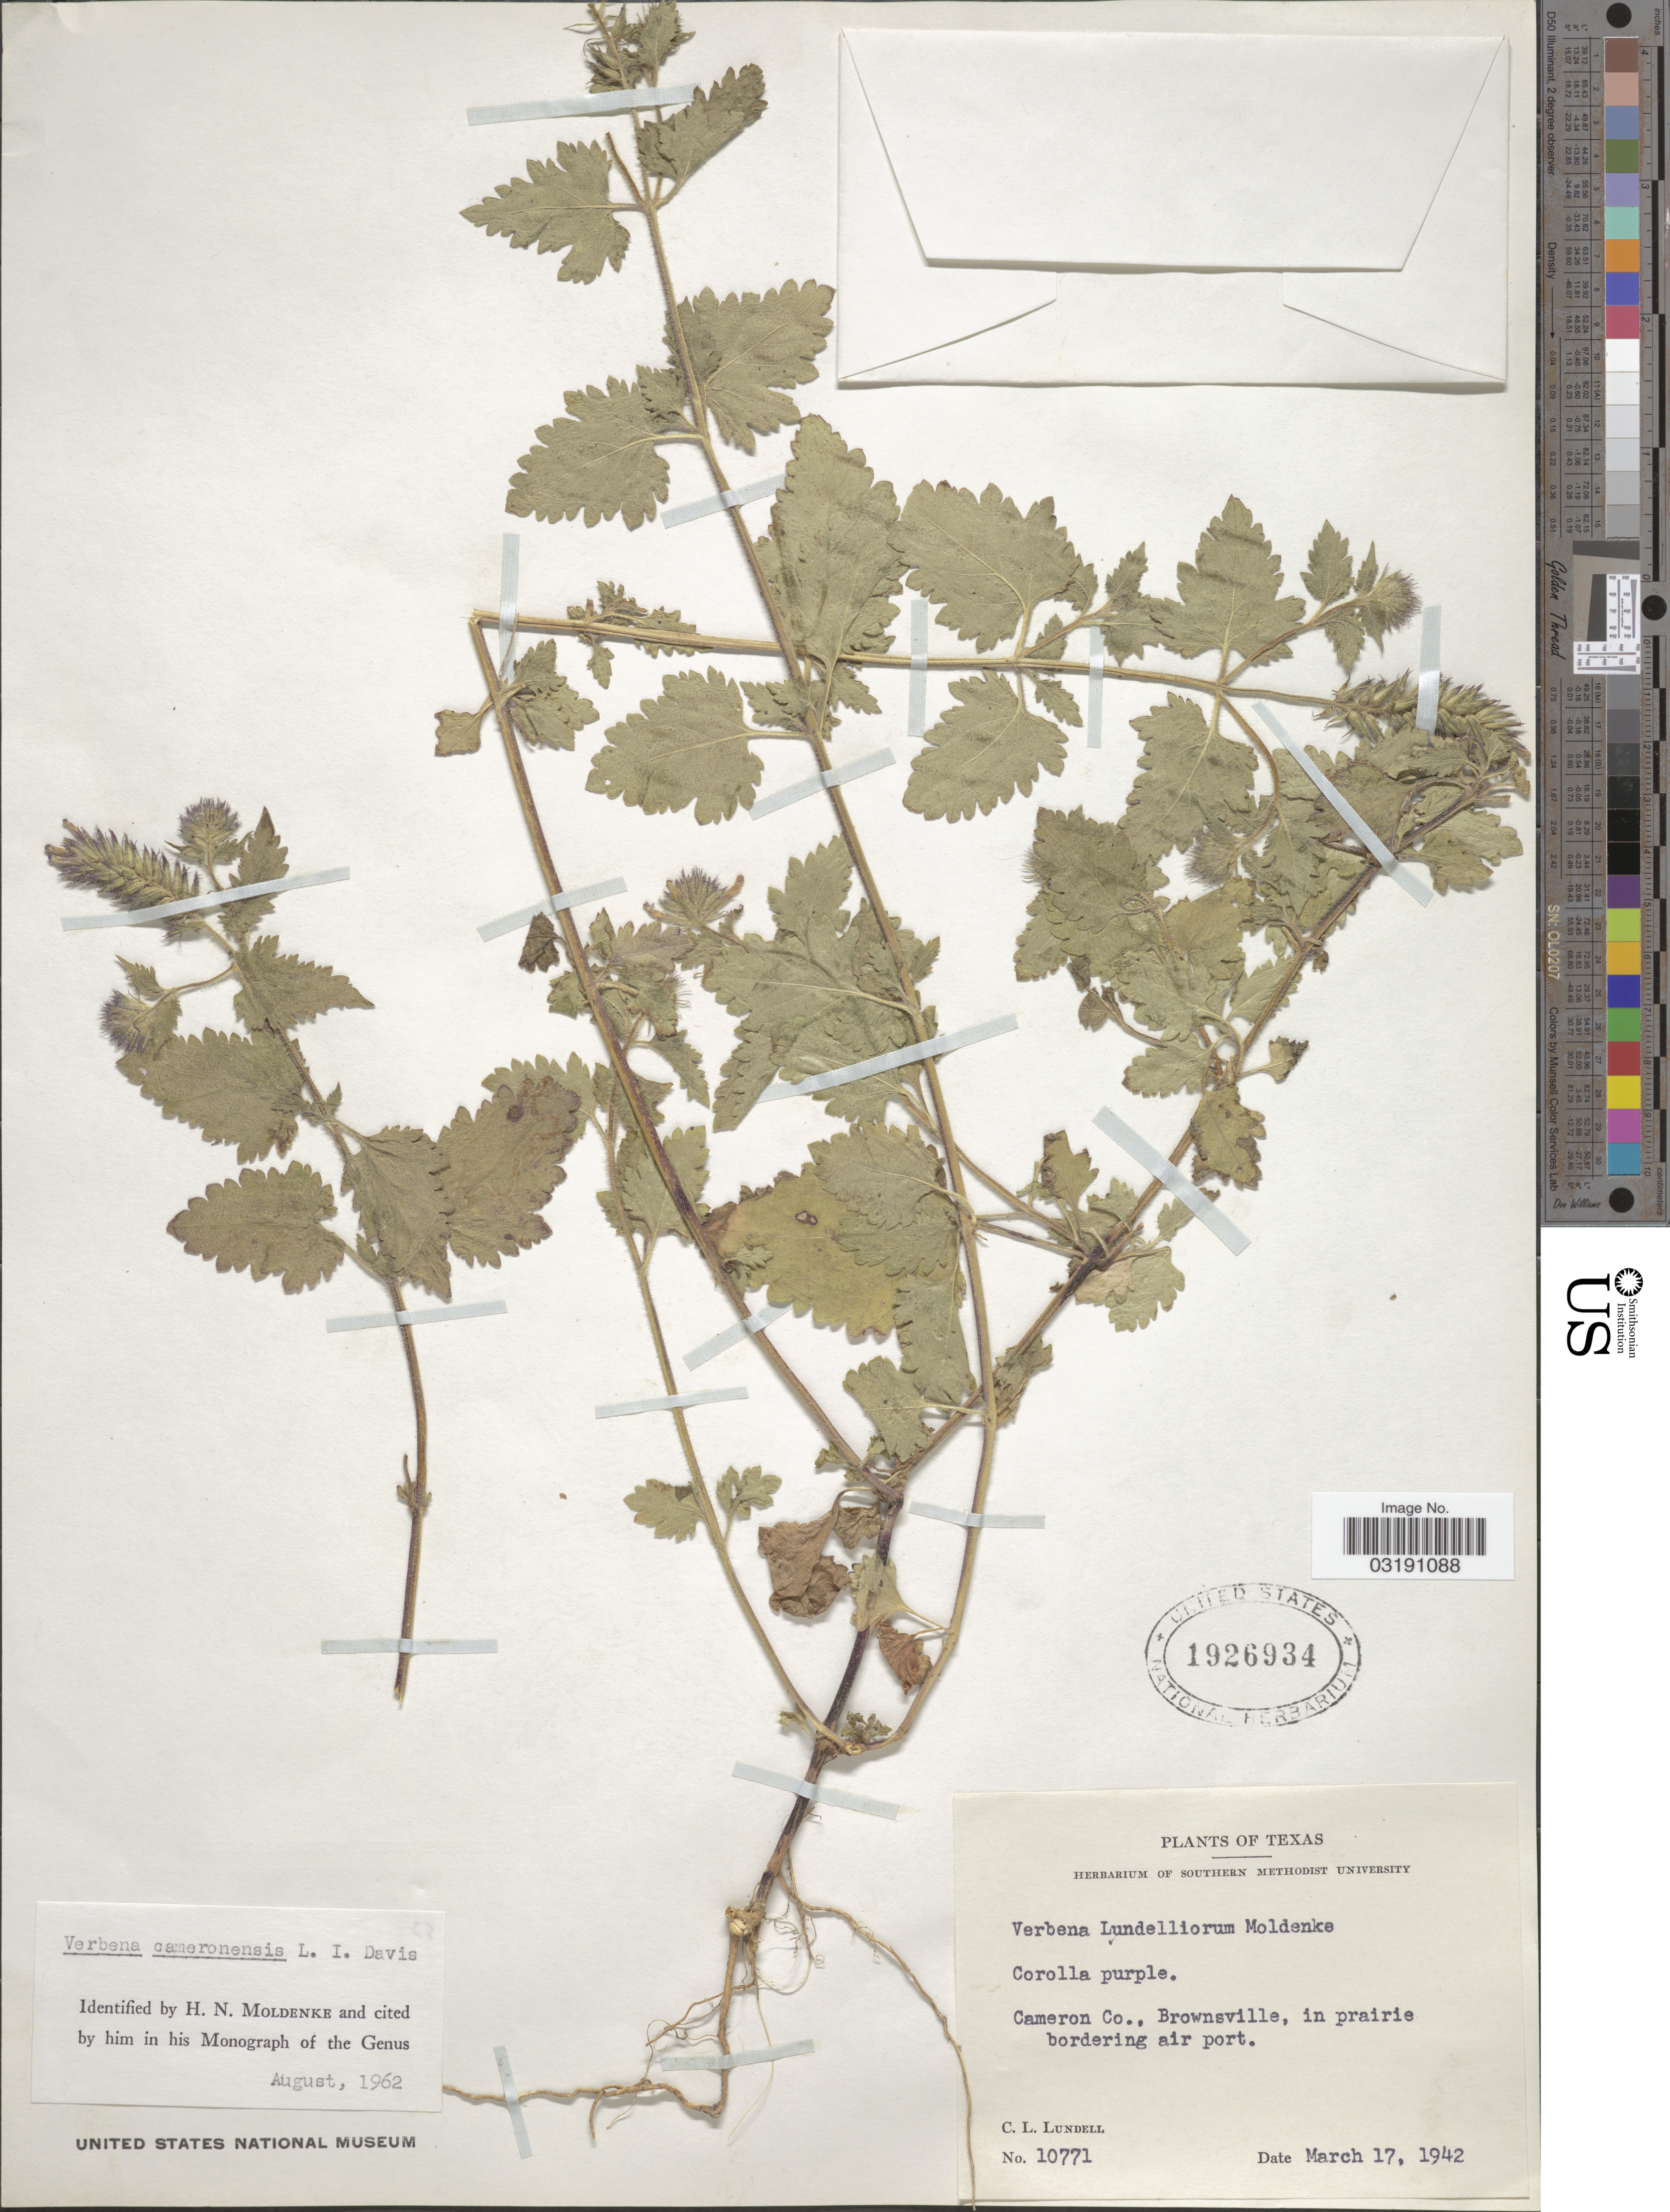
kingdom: Plantae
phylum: Tracheophyta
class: Magnoliopsida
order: Lamiales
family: Verbenaceae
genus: Verbena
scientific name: Verbena cameronensis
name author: L.I. Davis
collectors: C. L. Lundell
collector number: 10771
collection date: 1942-03-17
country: United States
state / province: Texas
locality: Cameron Co., Brownsville, in prairie bordering air port.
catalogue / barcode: US 1926934